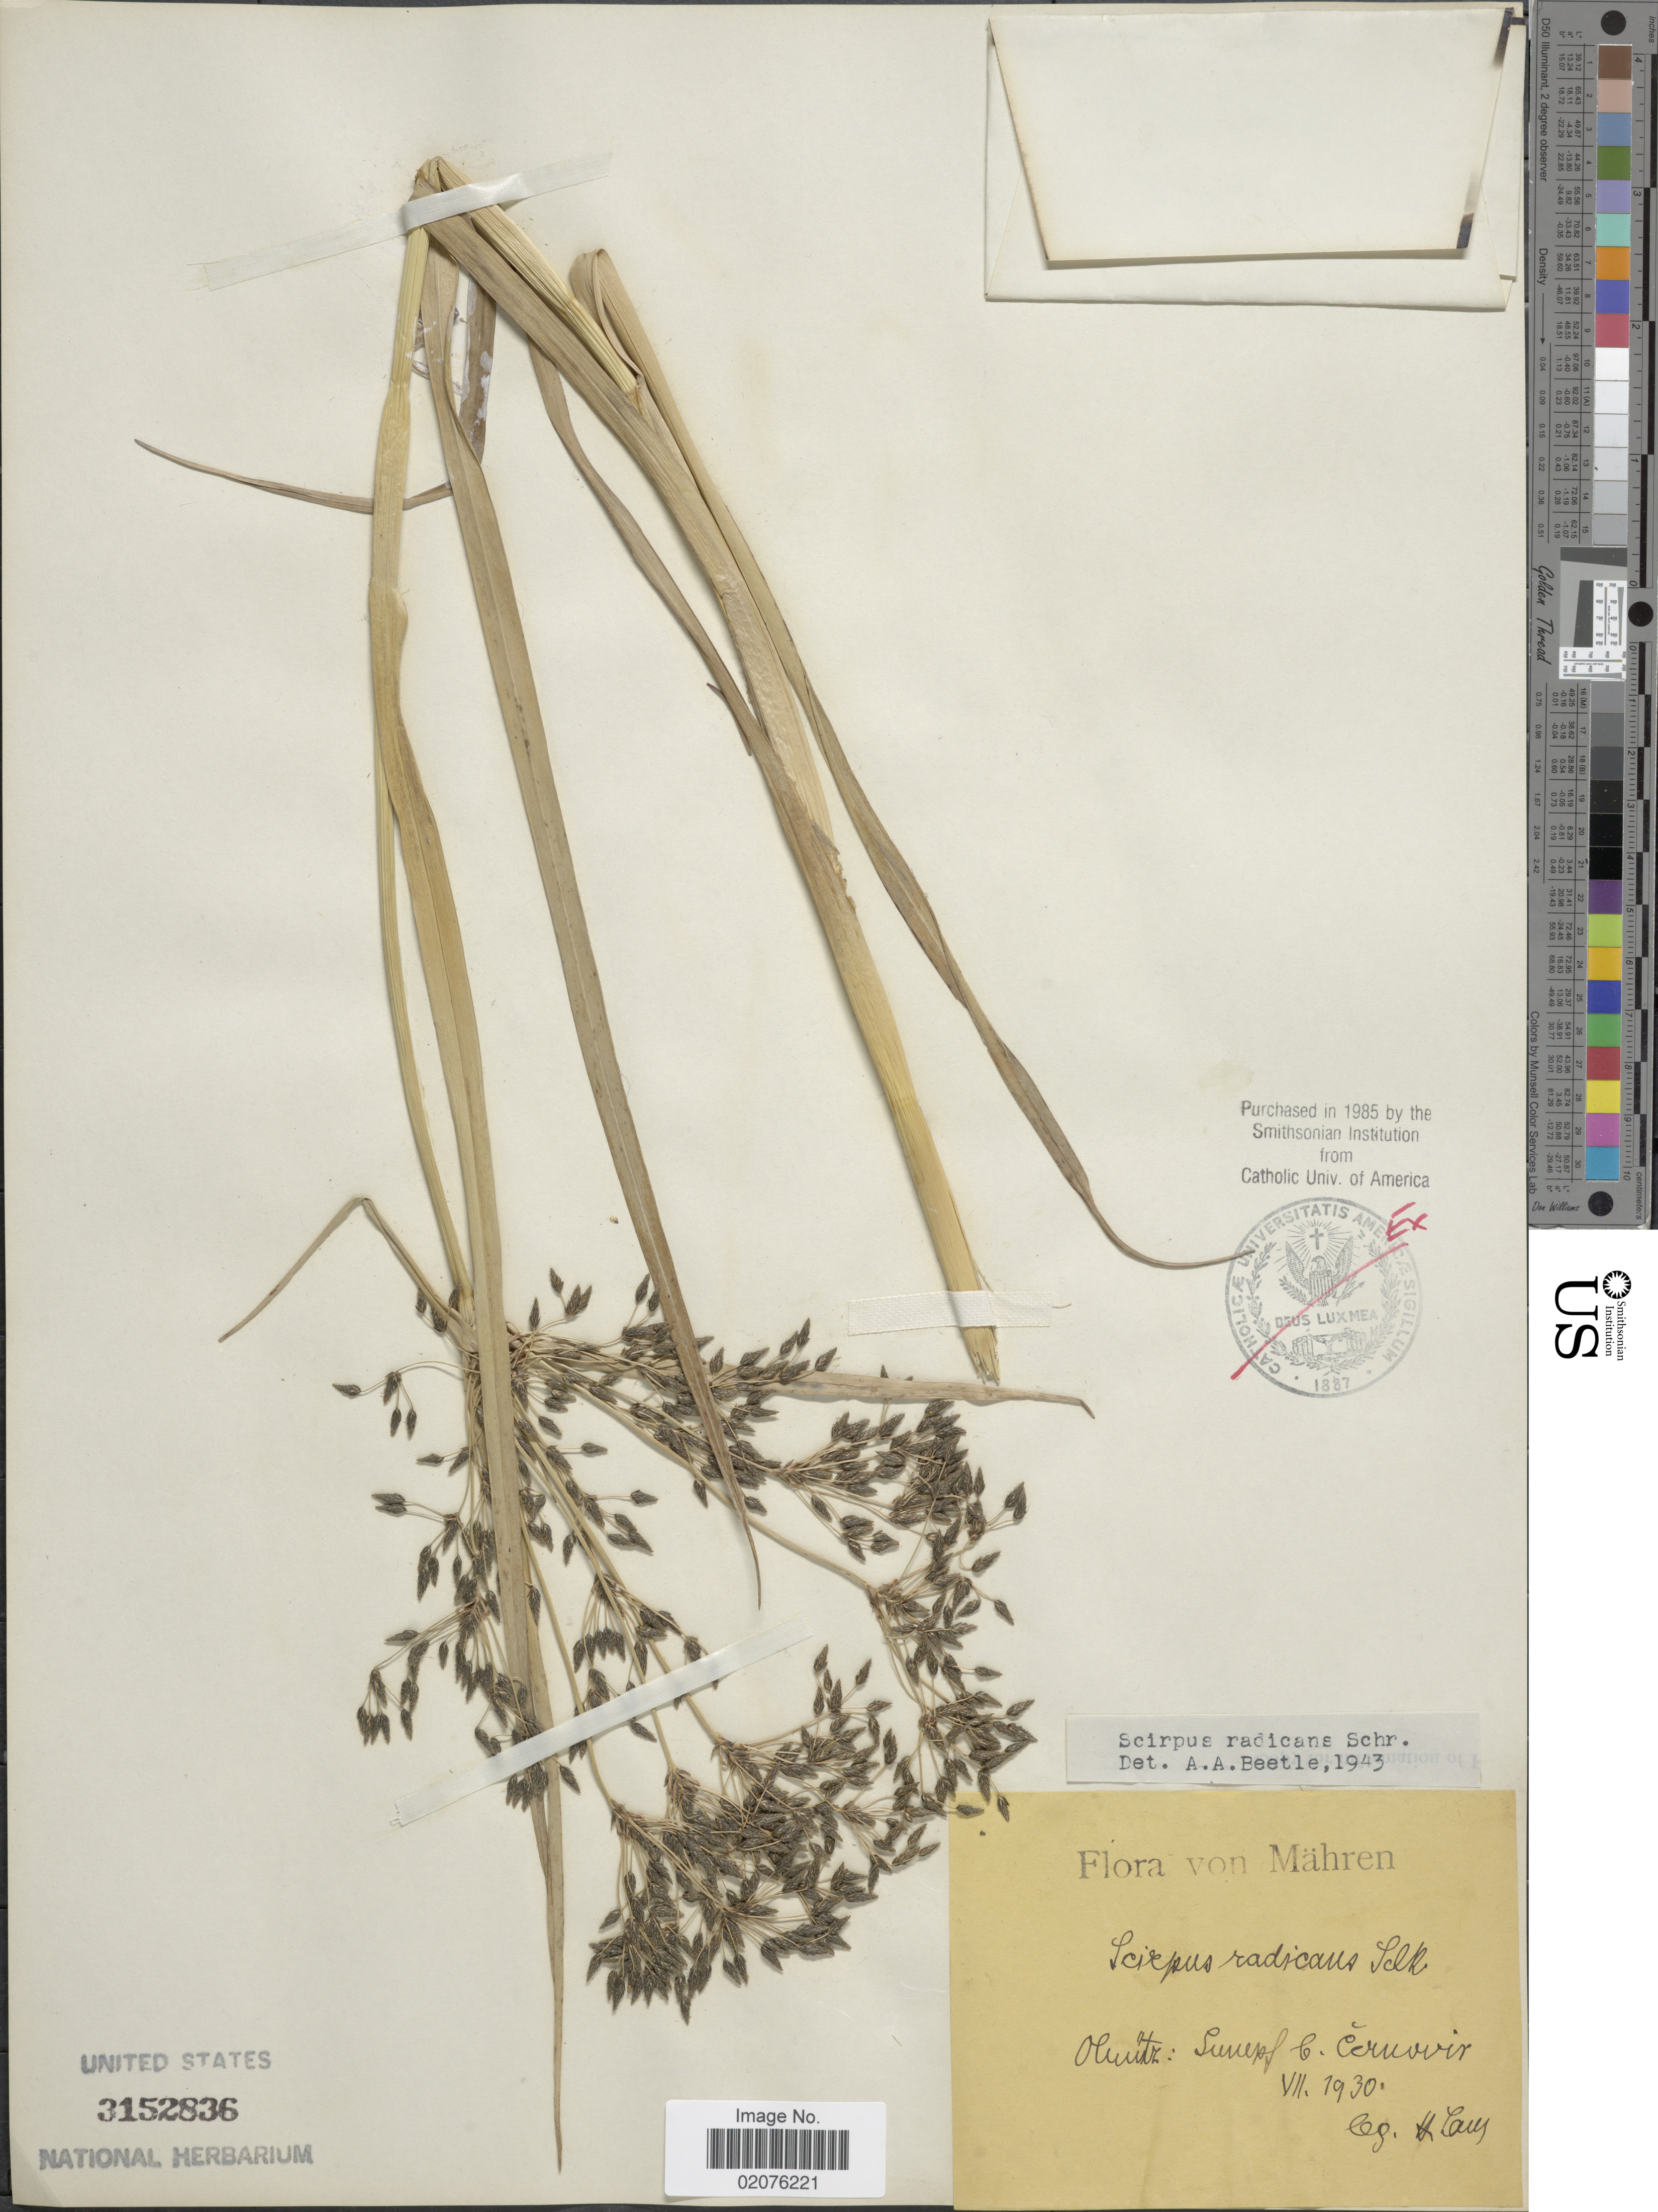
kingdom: Plantae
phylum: Tracheophyta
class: Liliopsida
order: Poales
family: Cyperaceae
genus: Scirpus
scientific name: Scirpus radicans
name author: Schkuhr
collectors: H. Laus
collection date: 1930-07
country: Czechia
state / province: Olomouc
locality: Mahren. Olmutz; [illegible text]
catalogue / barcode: US 3152836